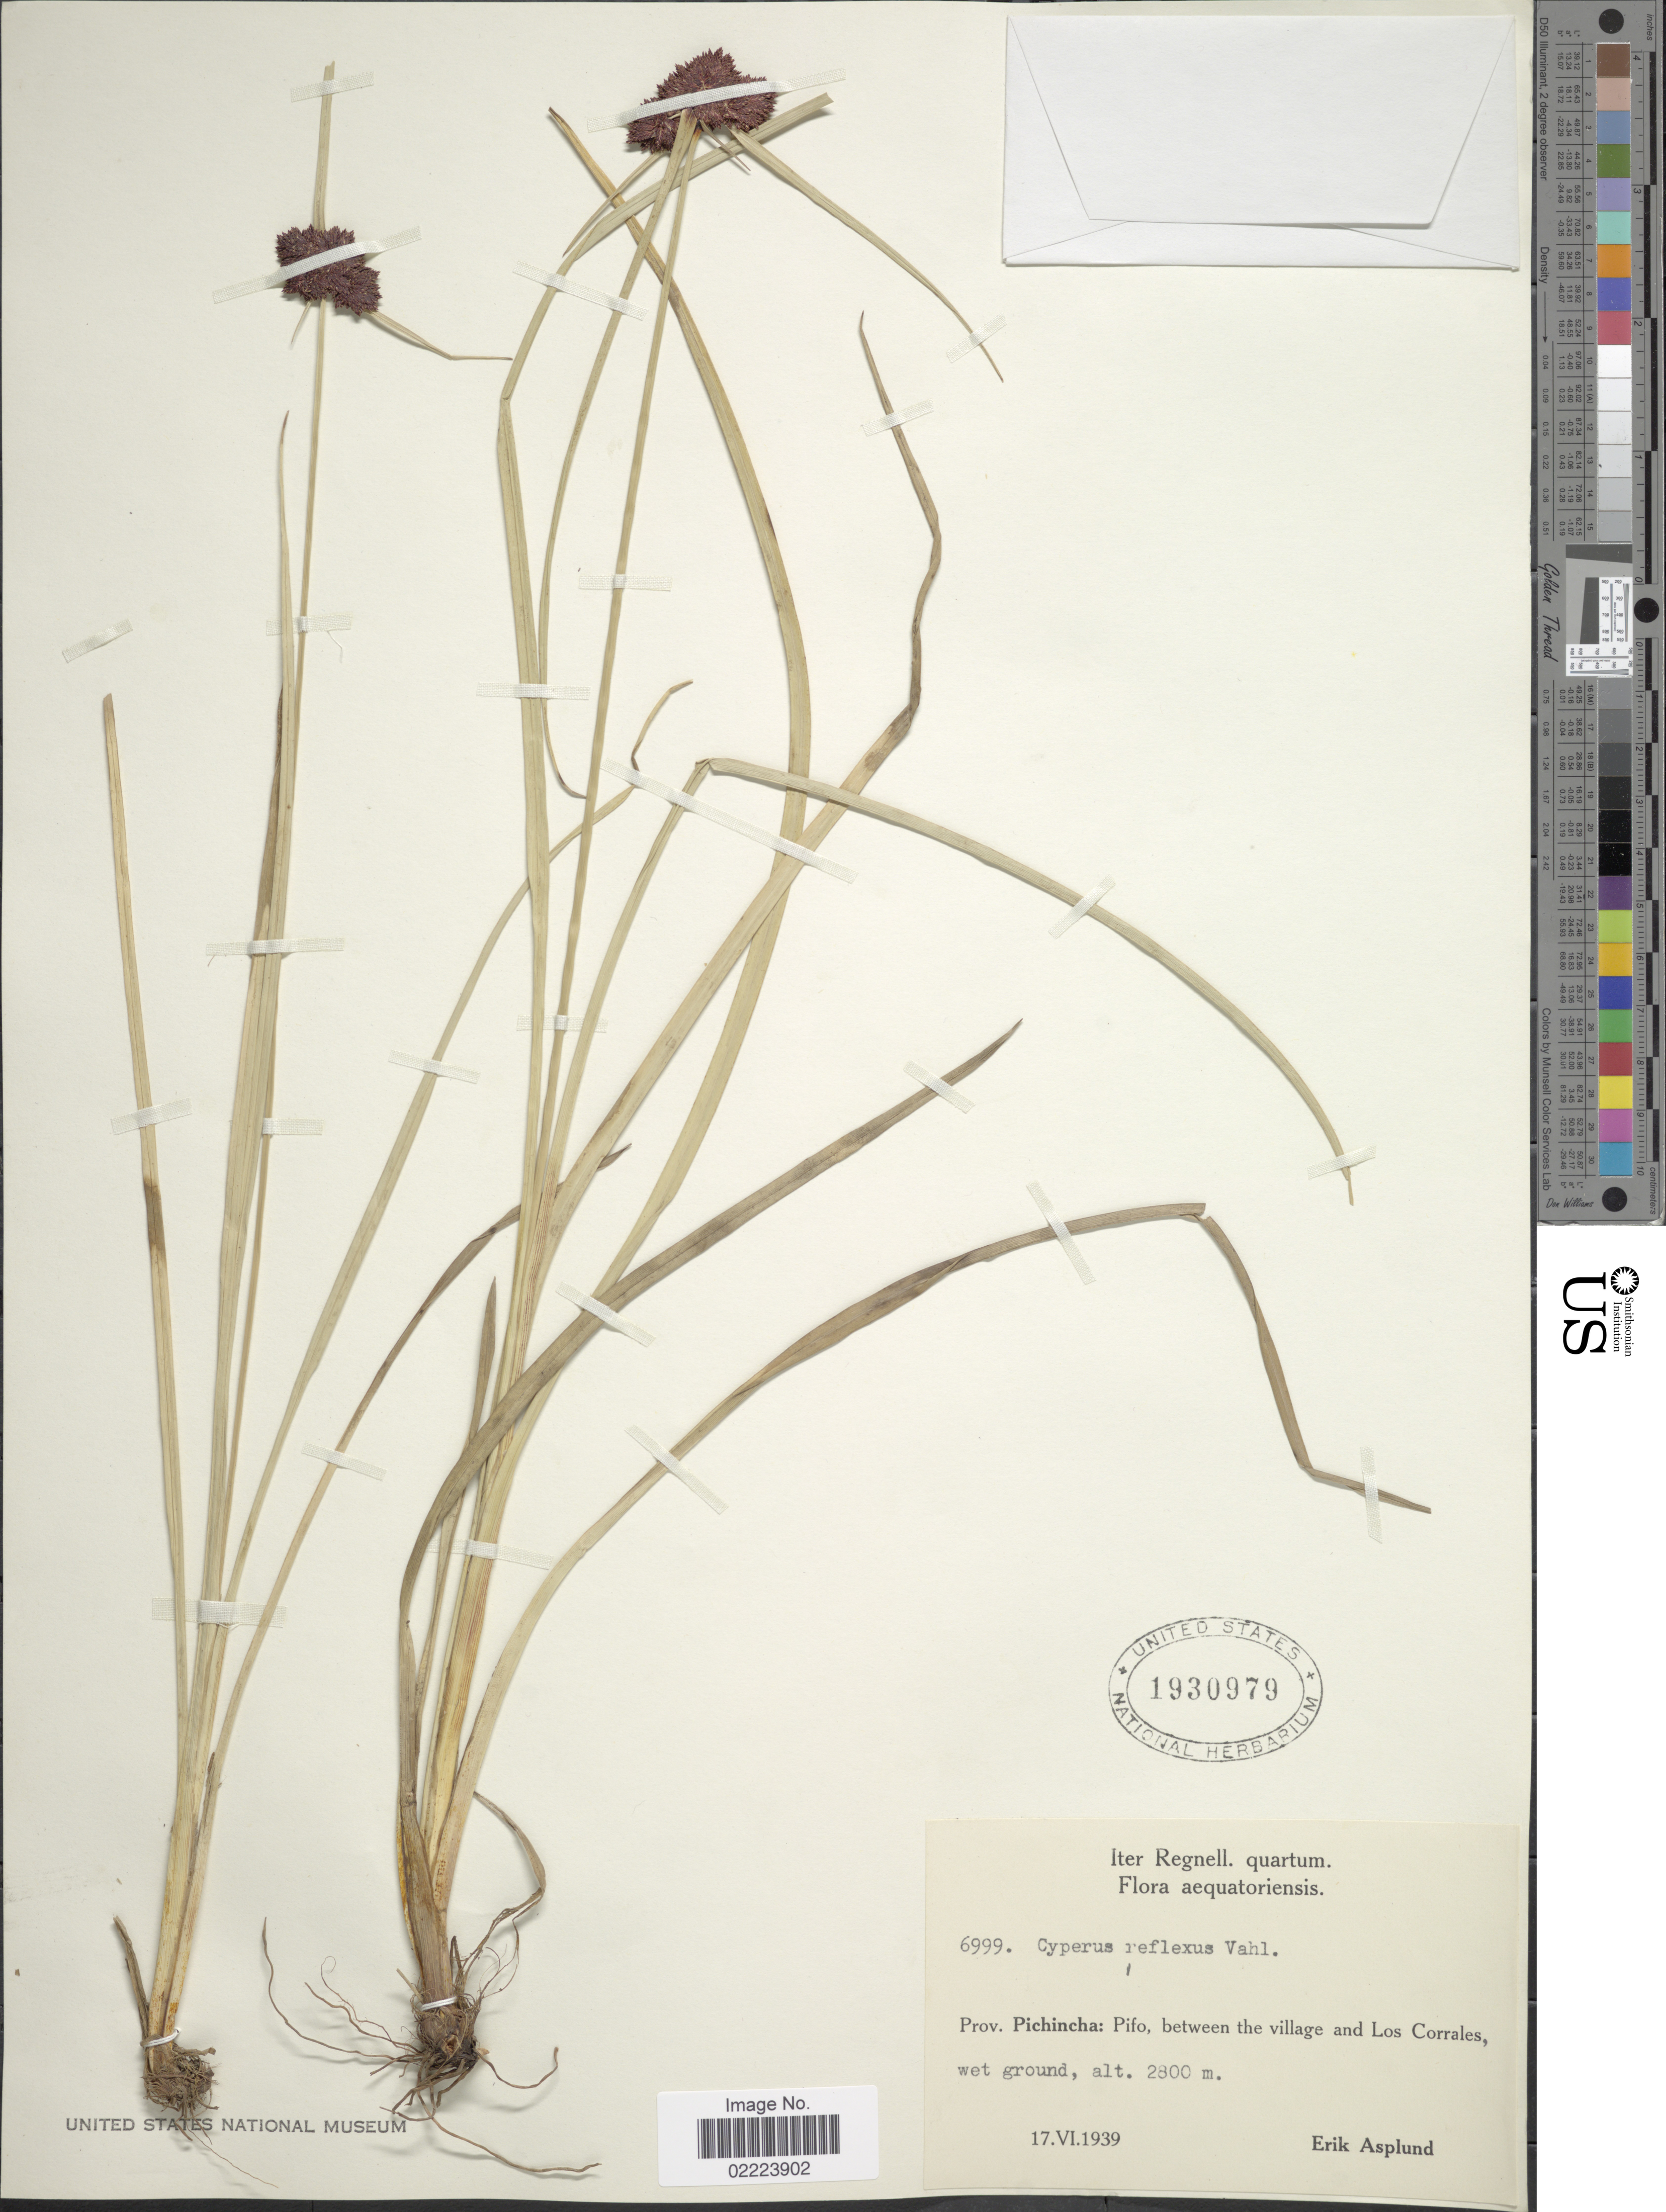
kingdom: Plantae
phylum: Tracheophyta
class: Liliopsida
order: Poales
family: Cyperaceae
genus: Cyperus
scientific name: Cyperus reflexus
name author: Vahl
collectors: E. Asplund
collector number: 6999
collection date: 1939-06-17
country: Ecuador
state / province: Pichincha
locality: Prov. Pichincha: Pifo, between the village and Los Corrales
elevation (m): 2800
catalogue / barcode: US 1930979